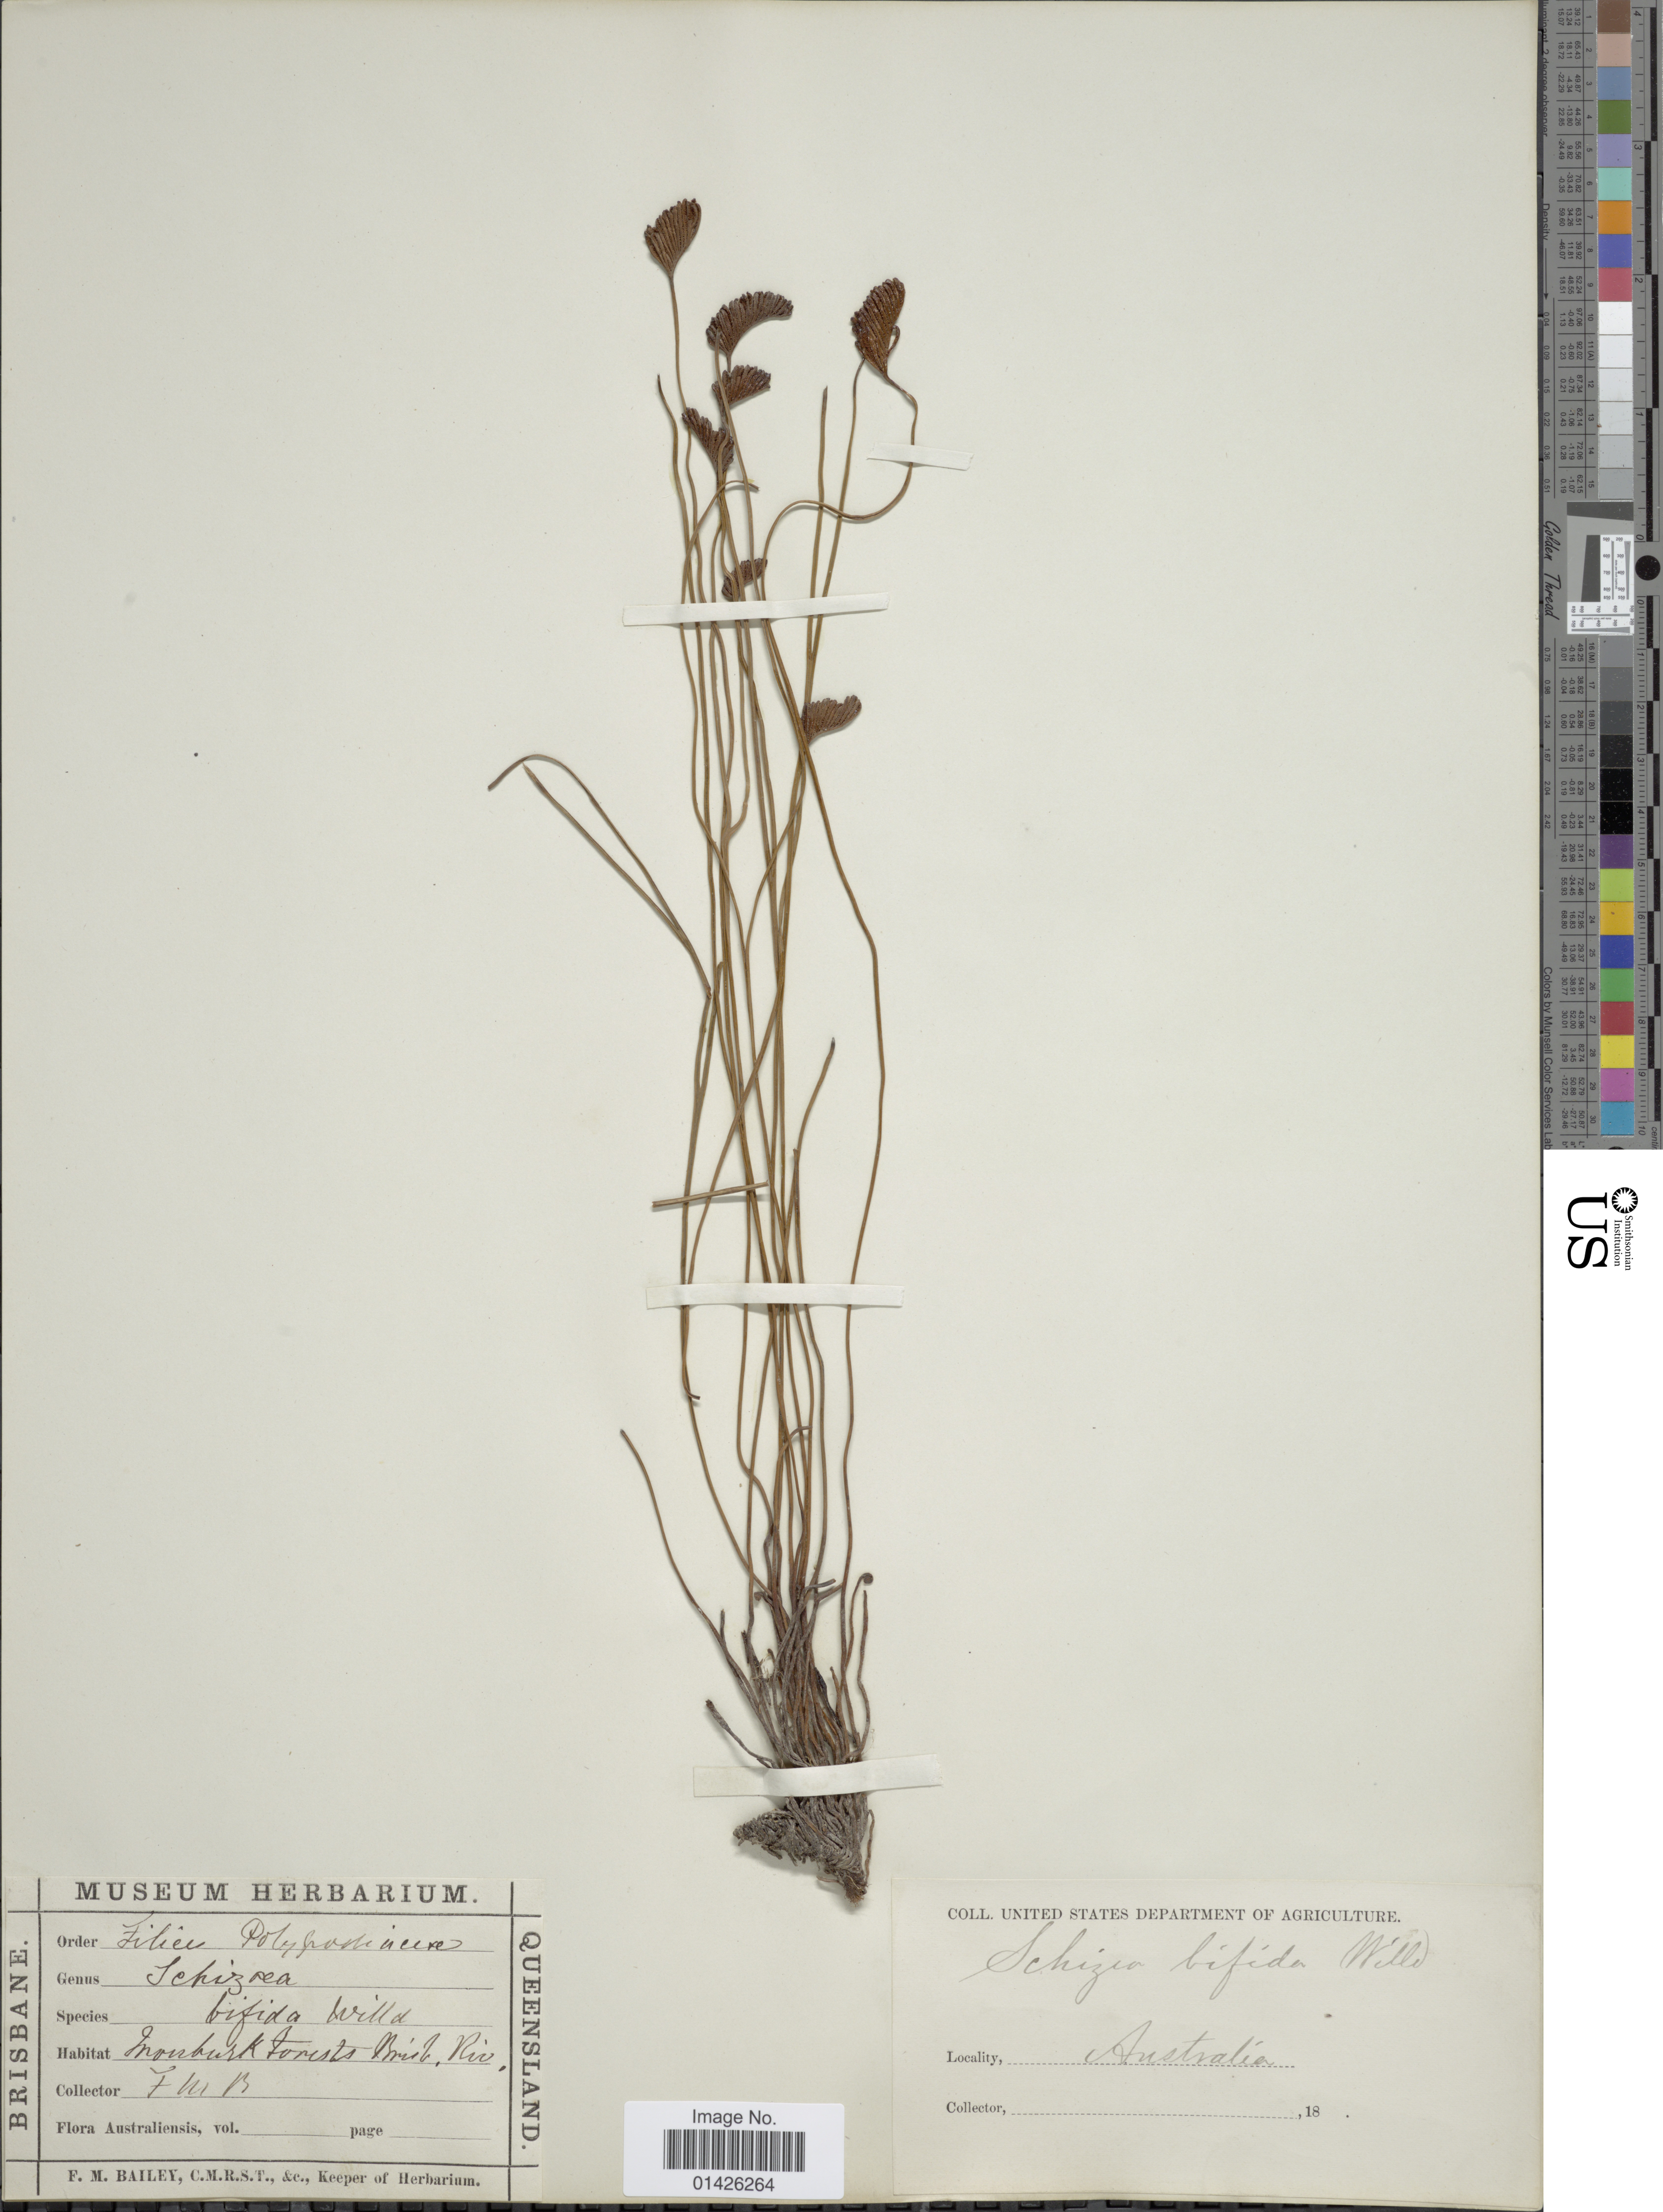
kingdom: Plantae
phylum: Tracheophyta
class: Polypodiopsida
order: Schizaeales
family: Schizaeaceae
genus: Schizaea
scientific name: Schizaea bifida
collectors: F. M. Bailey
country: Australia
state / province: Queensland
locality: Ironbark Forest, Brisb. riv.